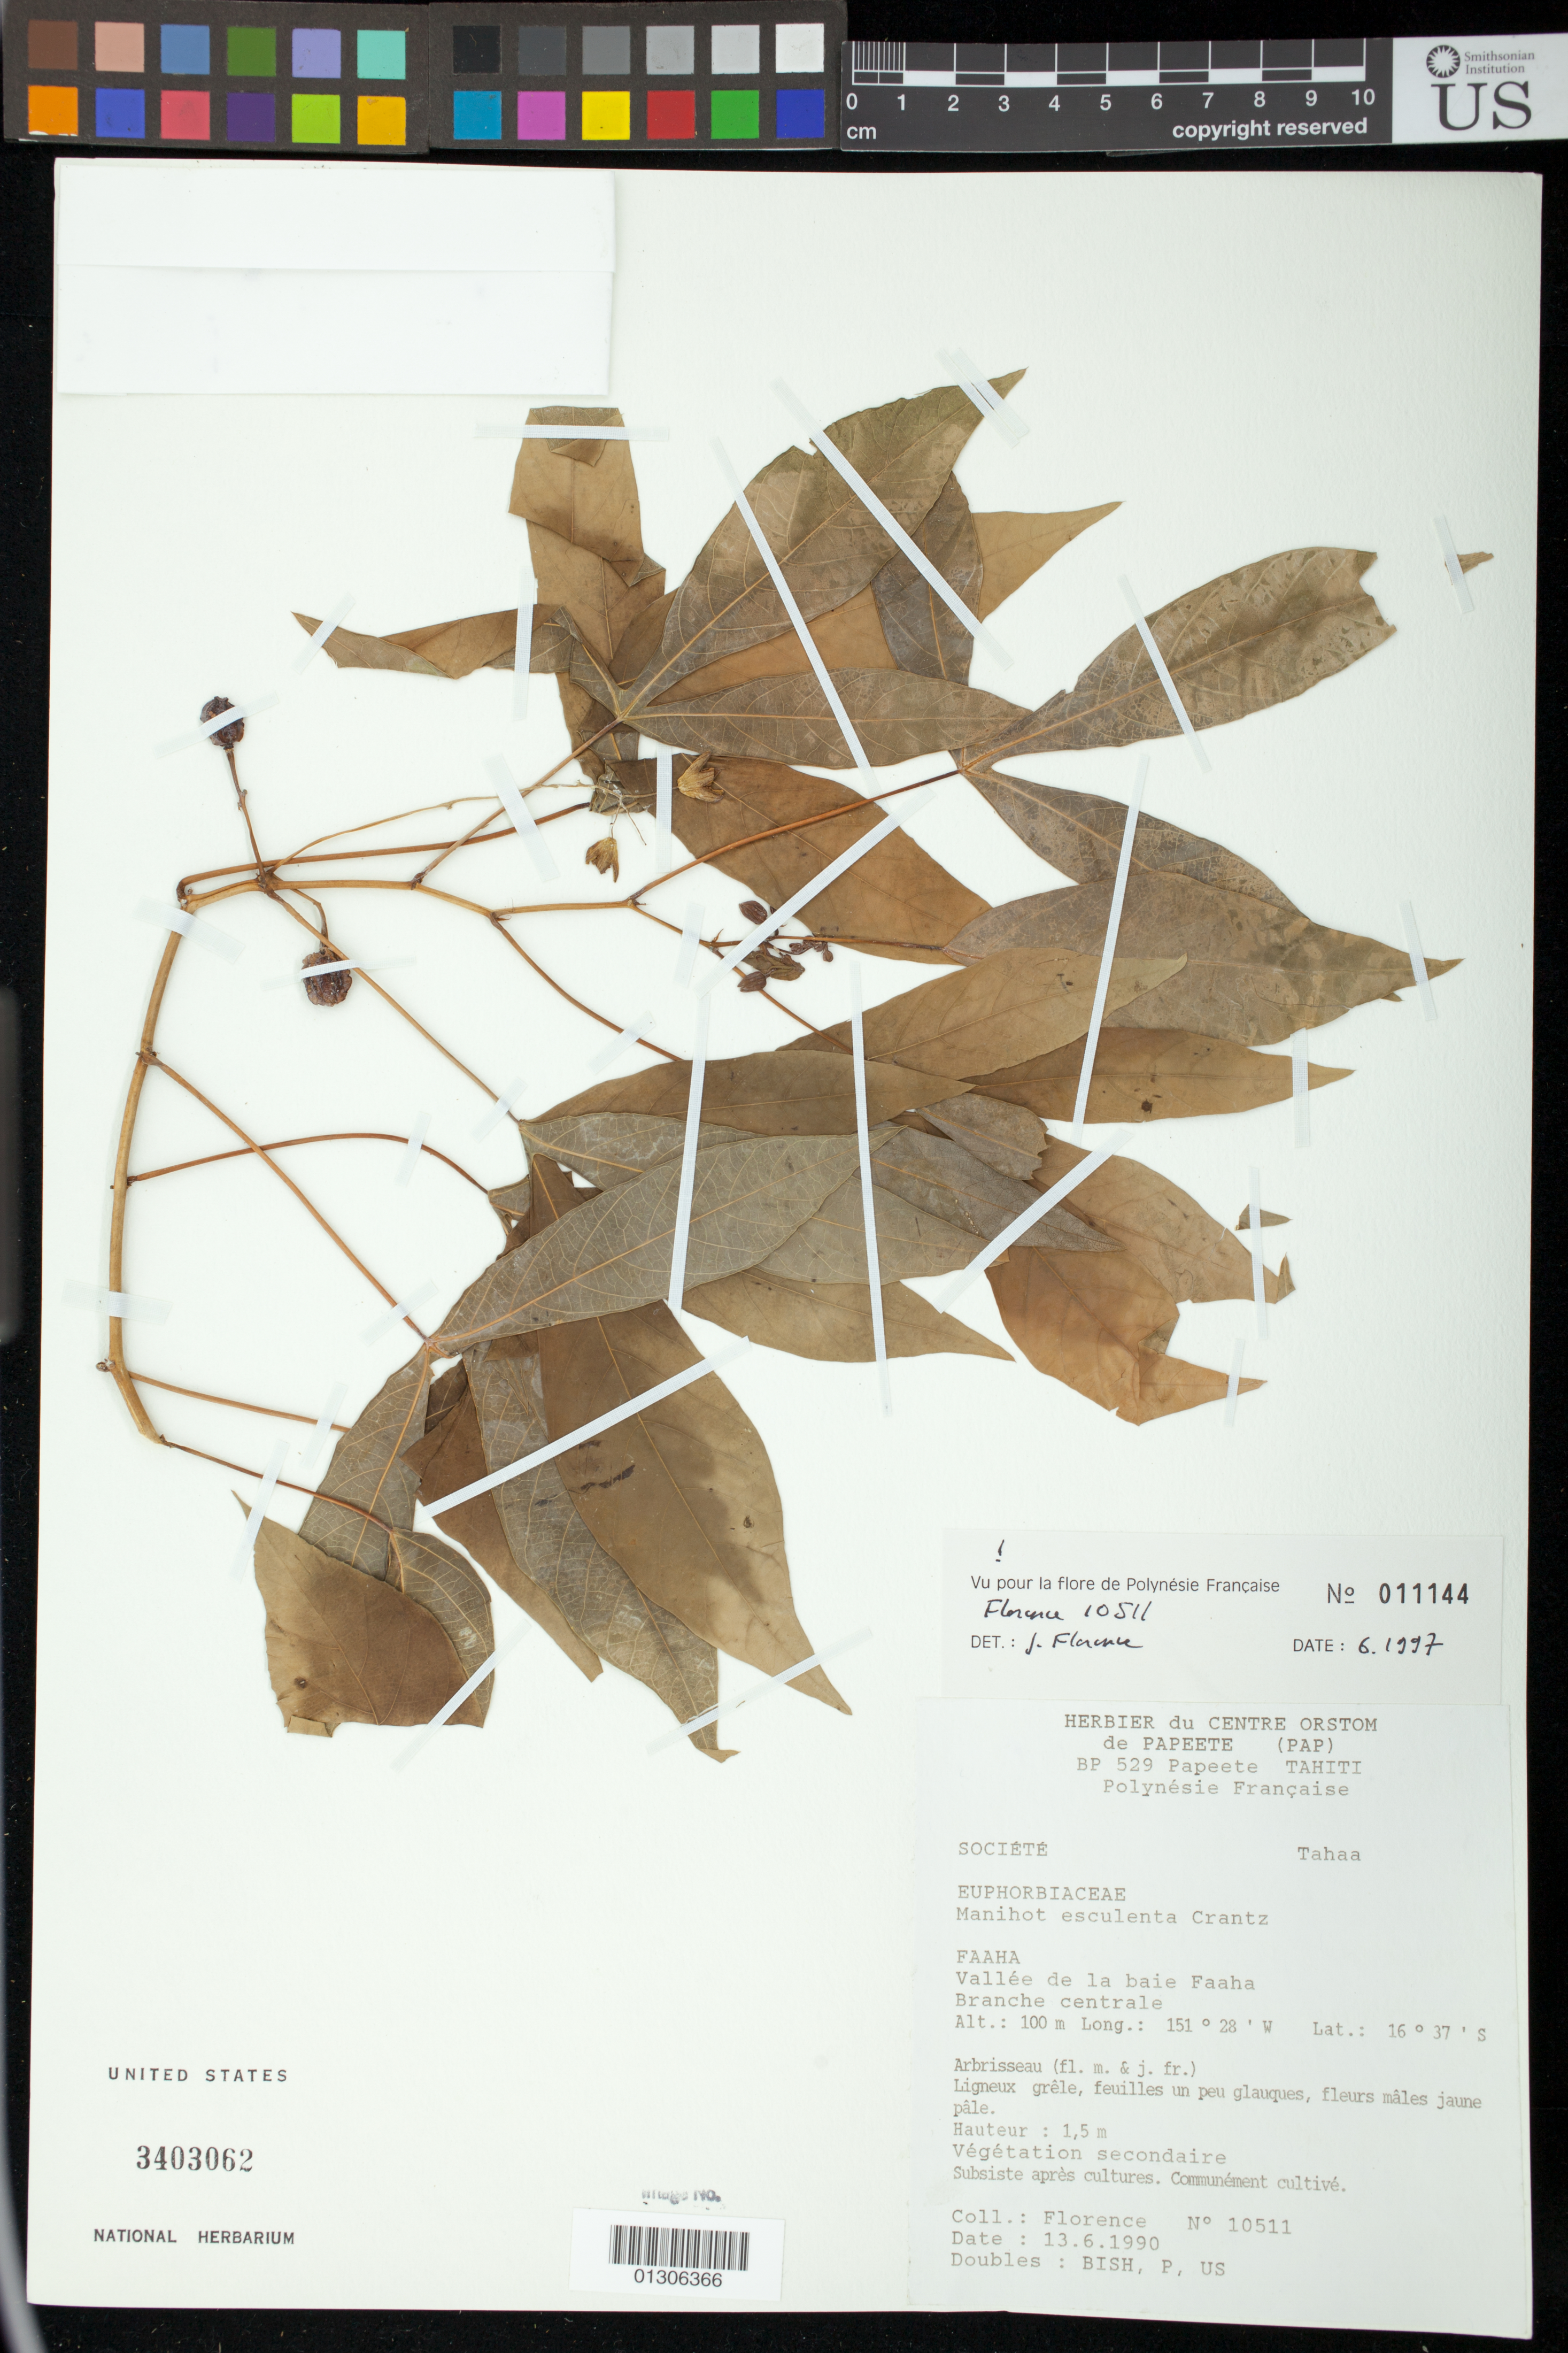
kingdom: Plantae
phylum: Tracheophyta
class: Magnoliopsida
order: Malpighiales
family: Euphorbiaceae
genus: Manihot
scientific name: Manihot esculenta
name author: Crantz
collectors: -. Florence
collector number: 10511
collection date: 1990-06-13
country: French Polynesia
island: Tahaa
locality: Societe, Tahaa, Vallee de la baie Faaha (Faaa)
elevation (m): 100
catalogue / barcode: US 3403062